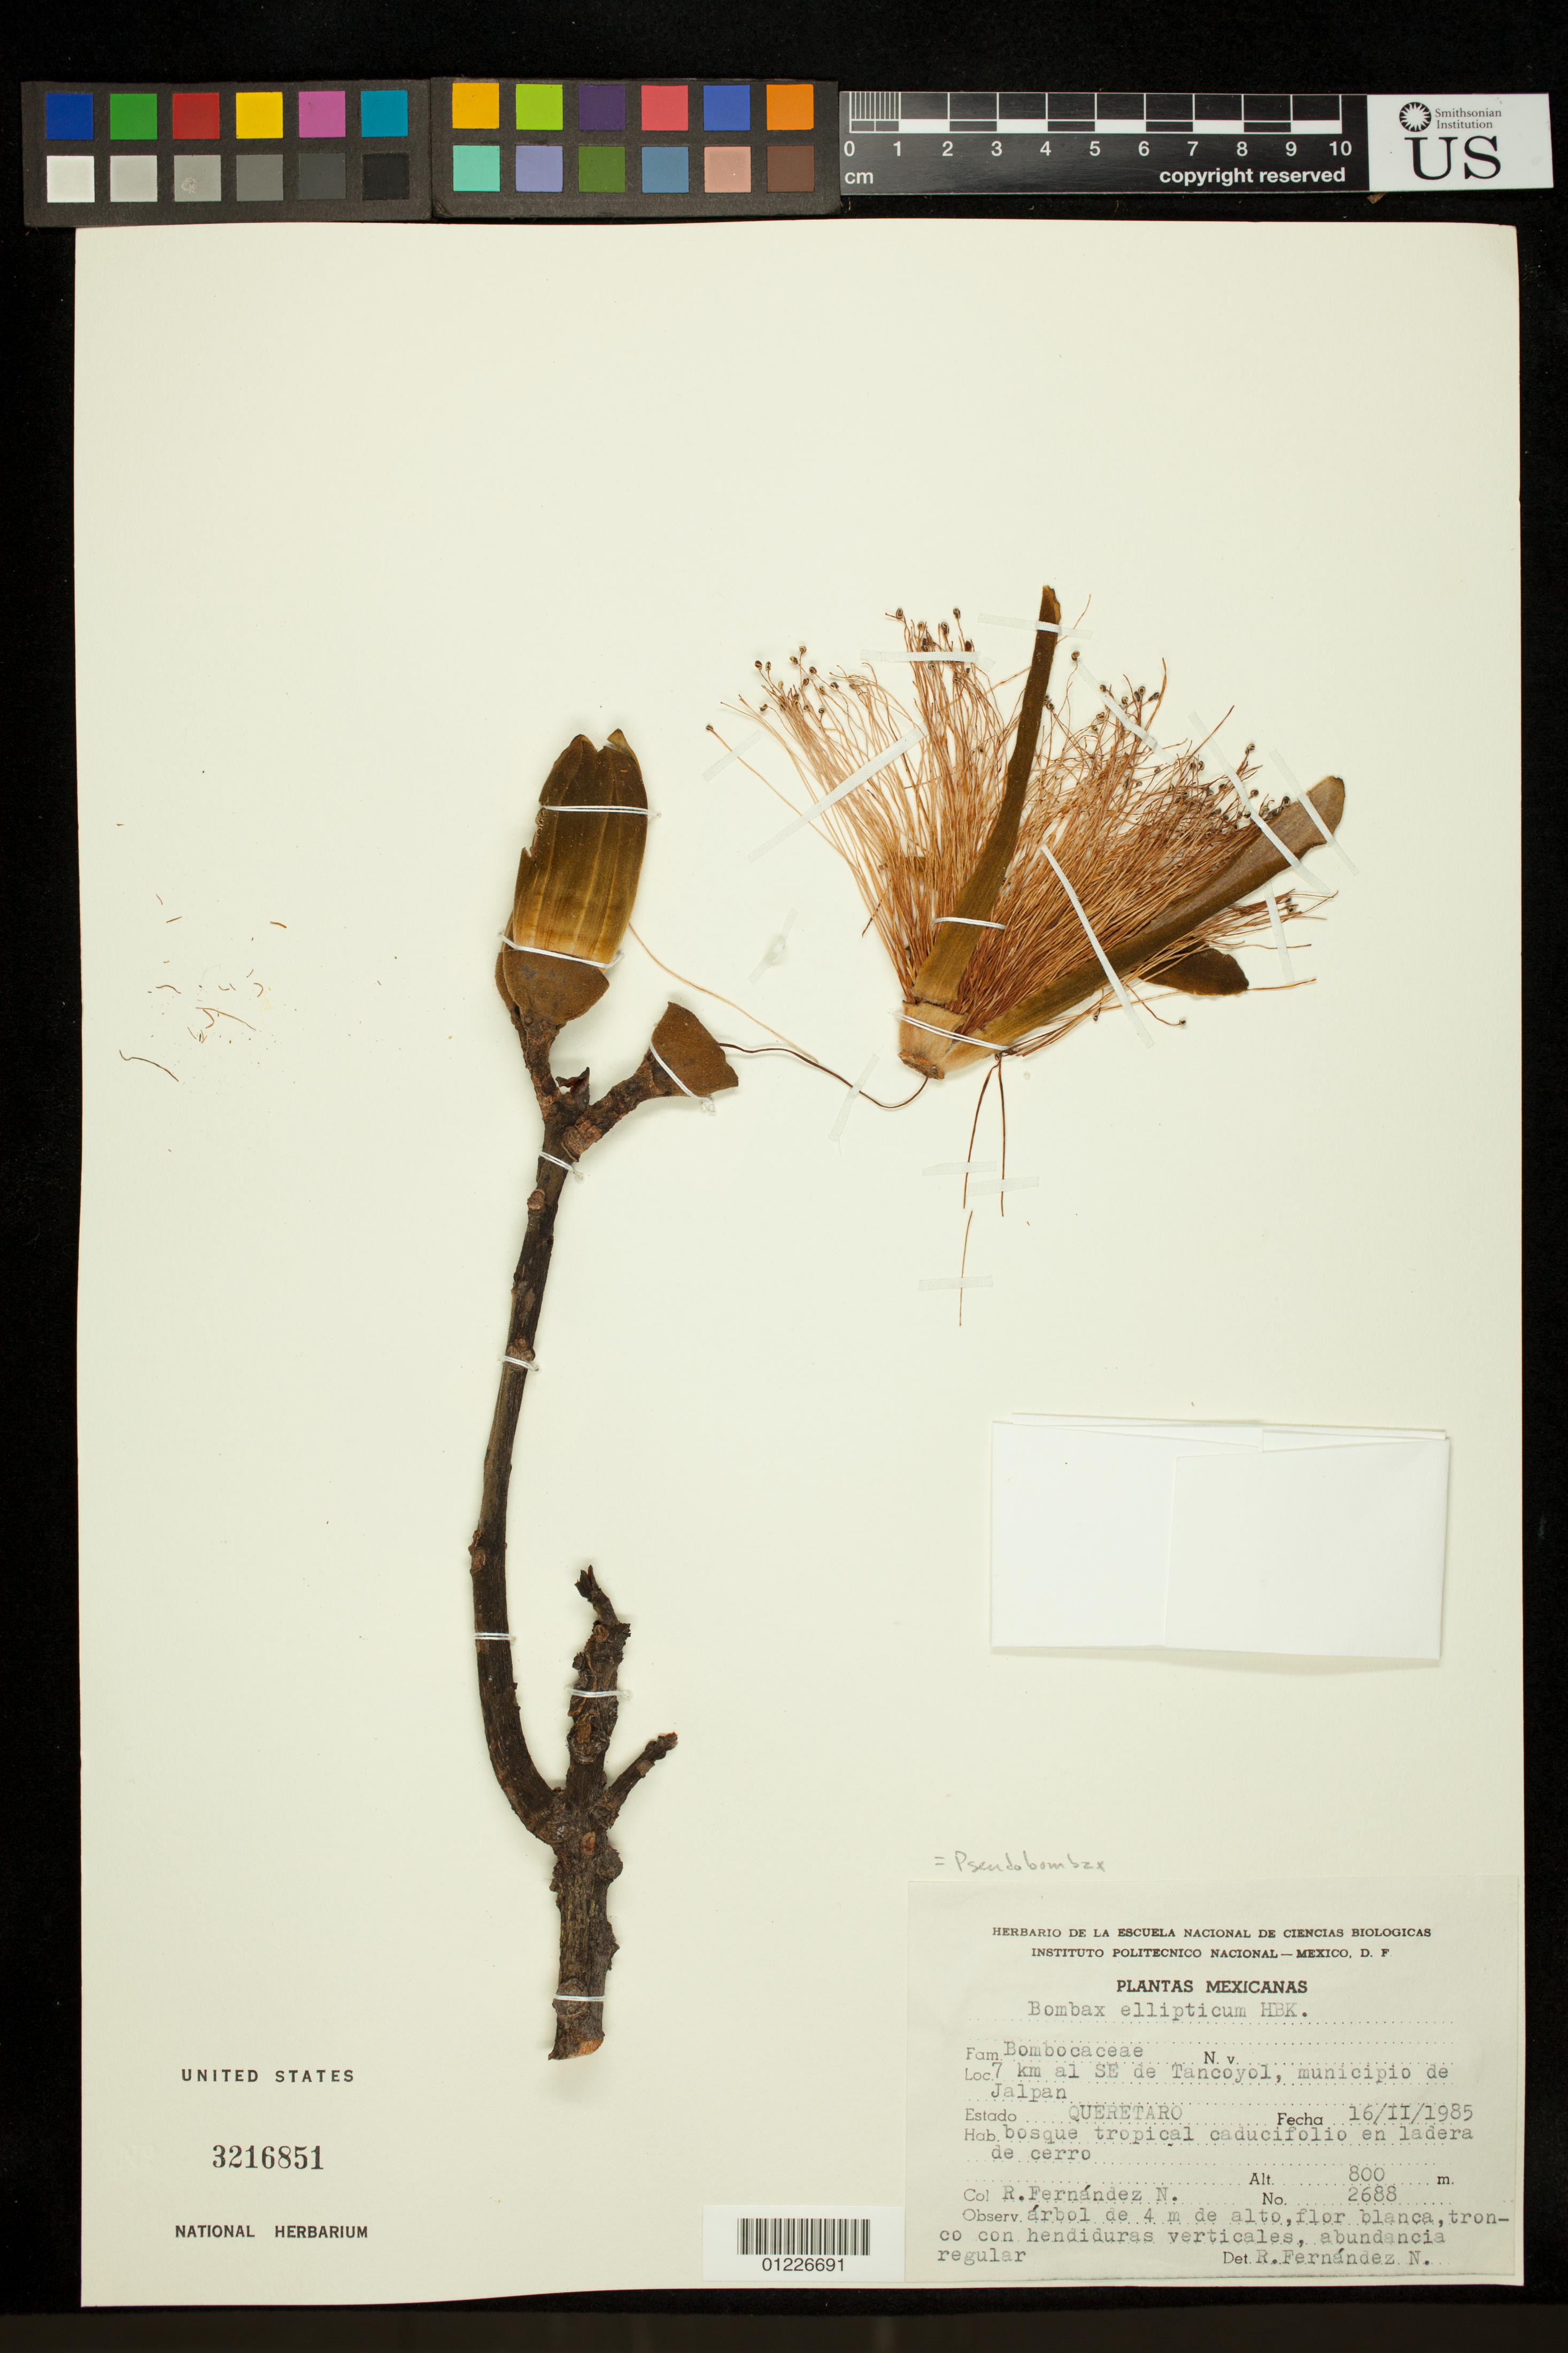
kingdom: Plantae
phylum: Tracheophyta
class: Magnoliopsida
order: Malvales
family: Malvaceae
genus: Pseudobombax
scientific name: Pseudobombax ellipticum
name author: (Kunth) Dugand G.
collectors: R. Fernández Navia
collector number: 2688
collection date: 1985-11-16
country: Mexico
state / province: Querétaro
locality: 7 km al SE de Tancoyol, municipio de Jalpan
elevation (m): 244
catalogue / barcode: US 3216851